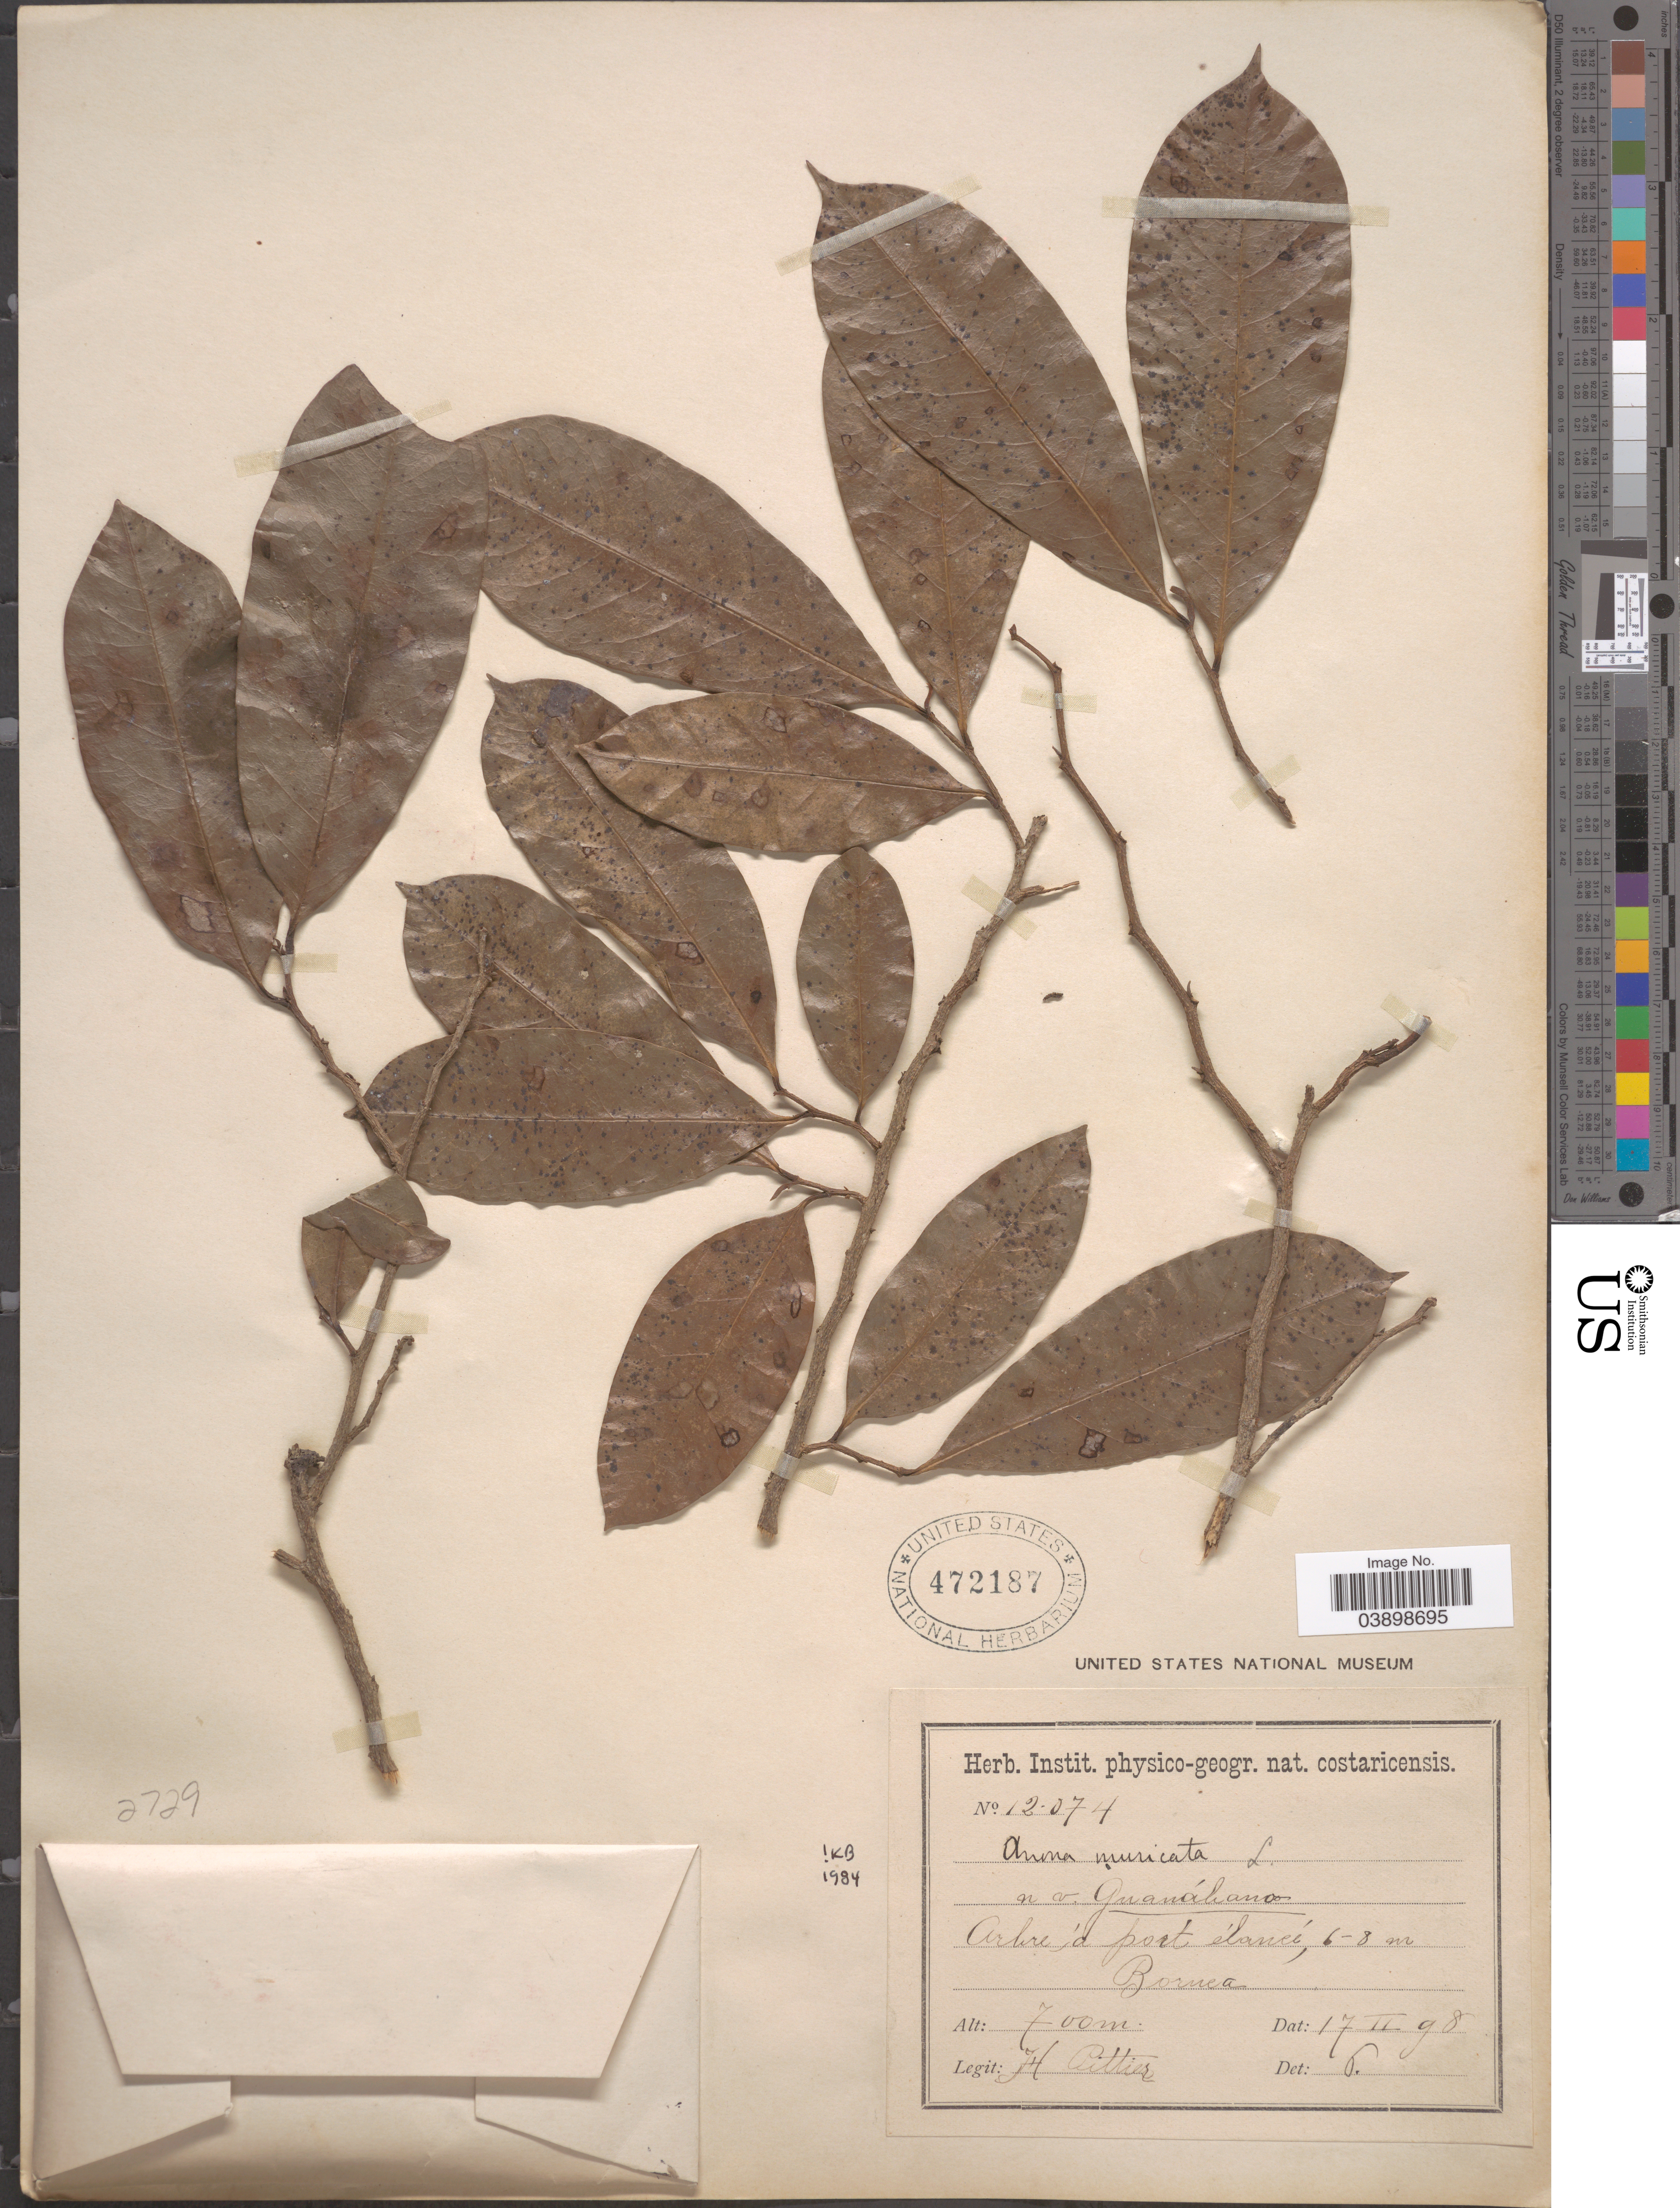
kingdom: Plantae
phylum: Tracheophyta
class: Magnoliopsida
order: Magnoliales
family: Annonaceae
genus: Annona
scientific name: Annona muricata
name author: L.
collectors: H. F. Pittier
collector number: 12074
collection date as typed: Transcribed d/m/y: 17/2/98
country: Costa Rica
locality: Boruca.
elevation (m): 700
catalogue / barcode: US 472187